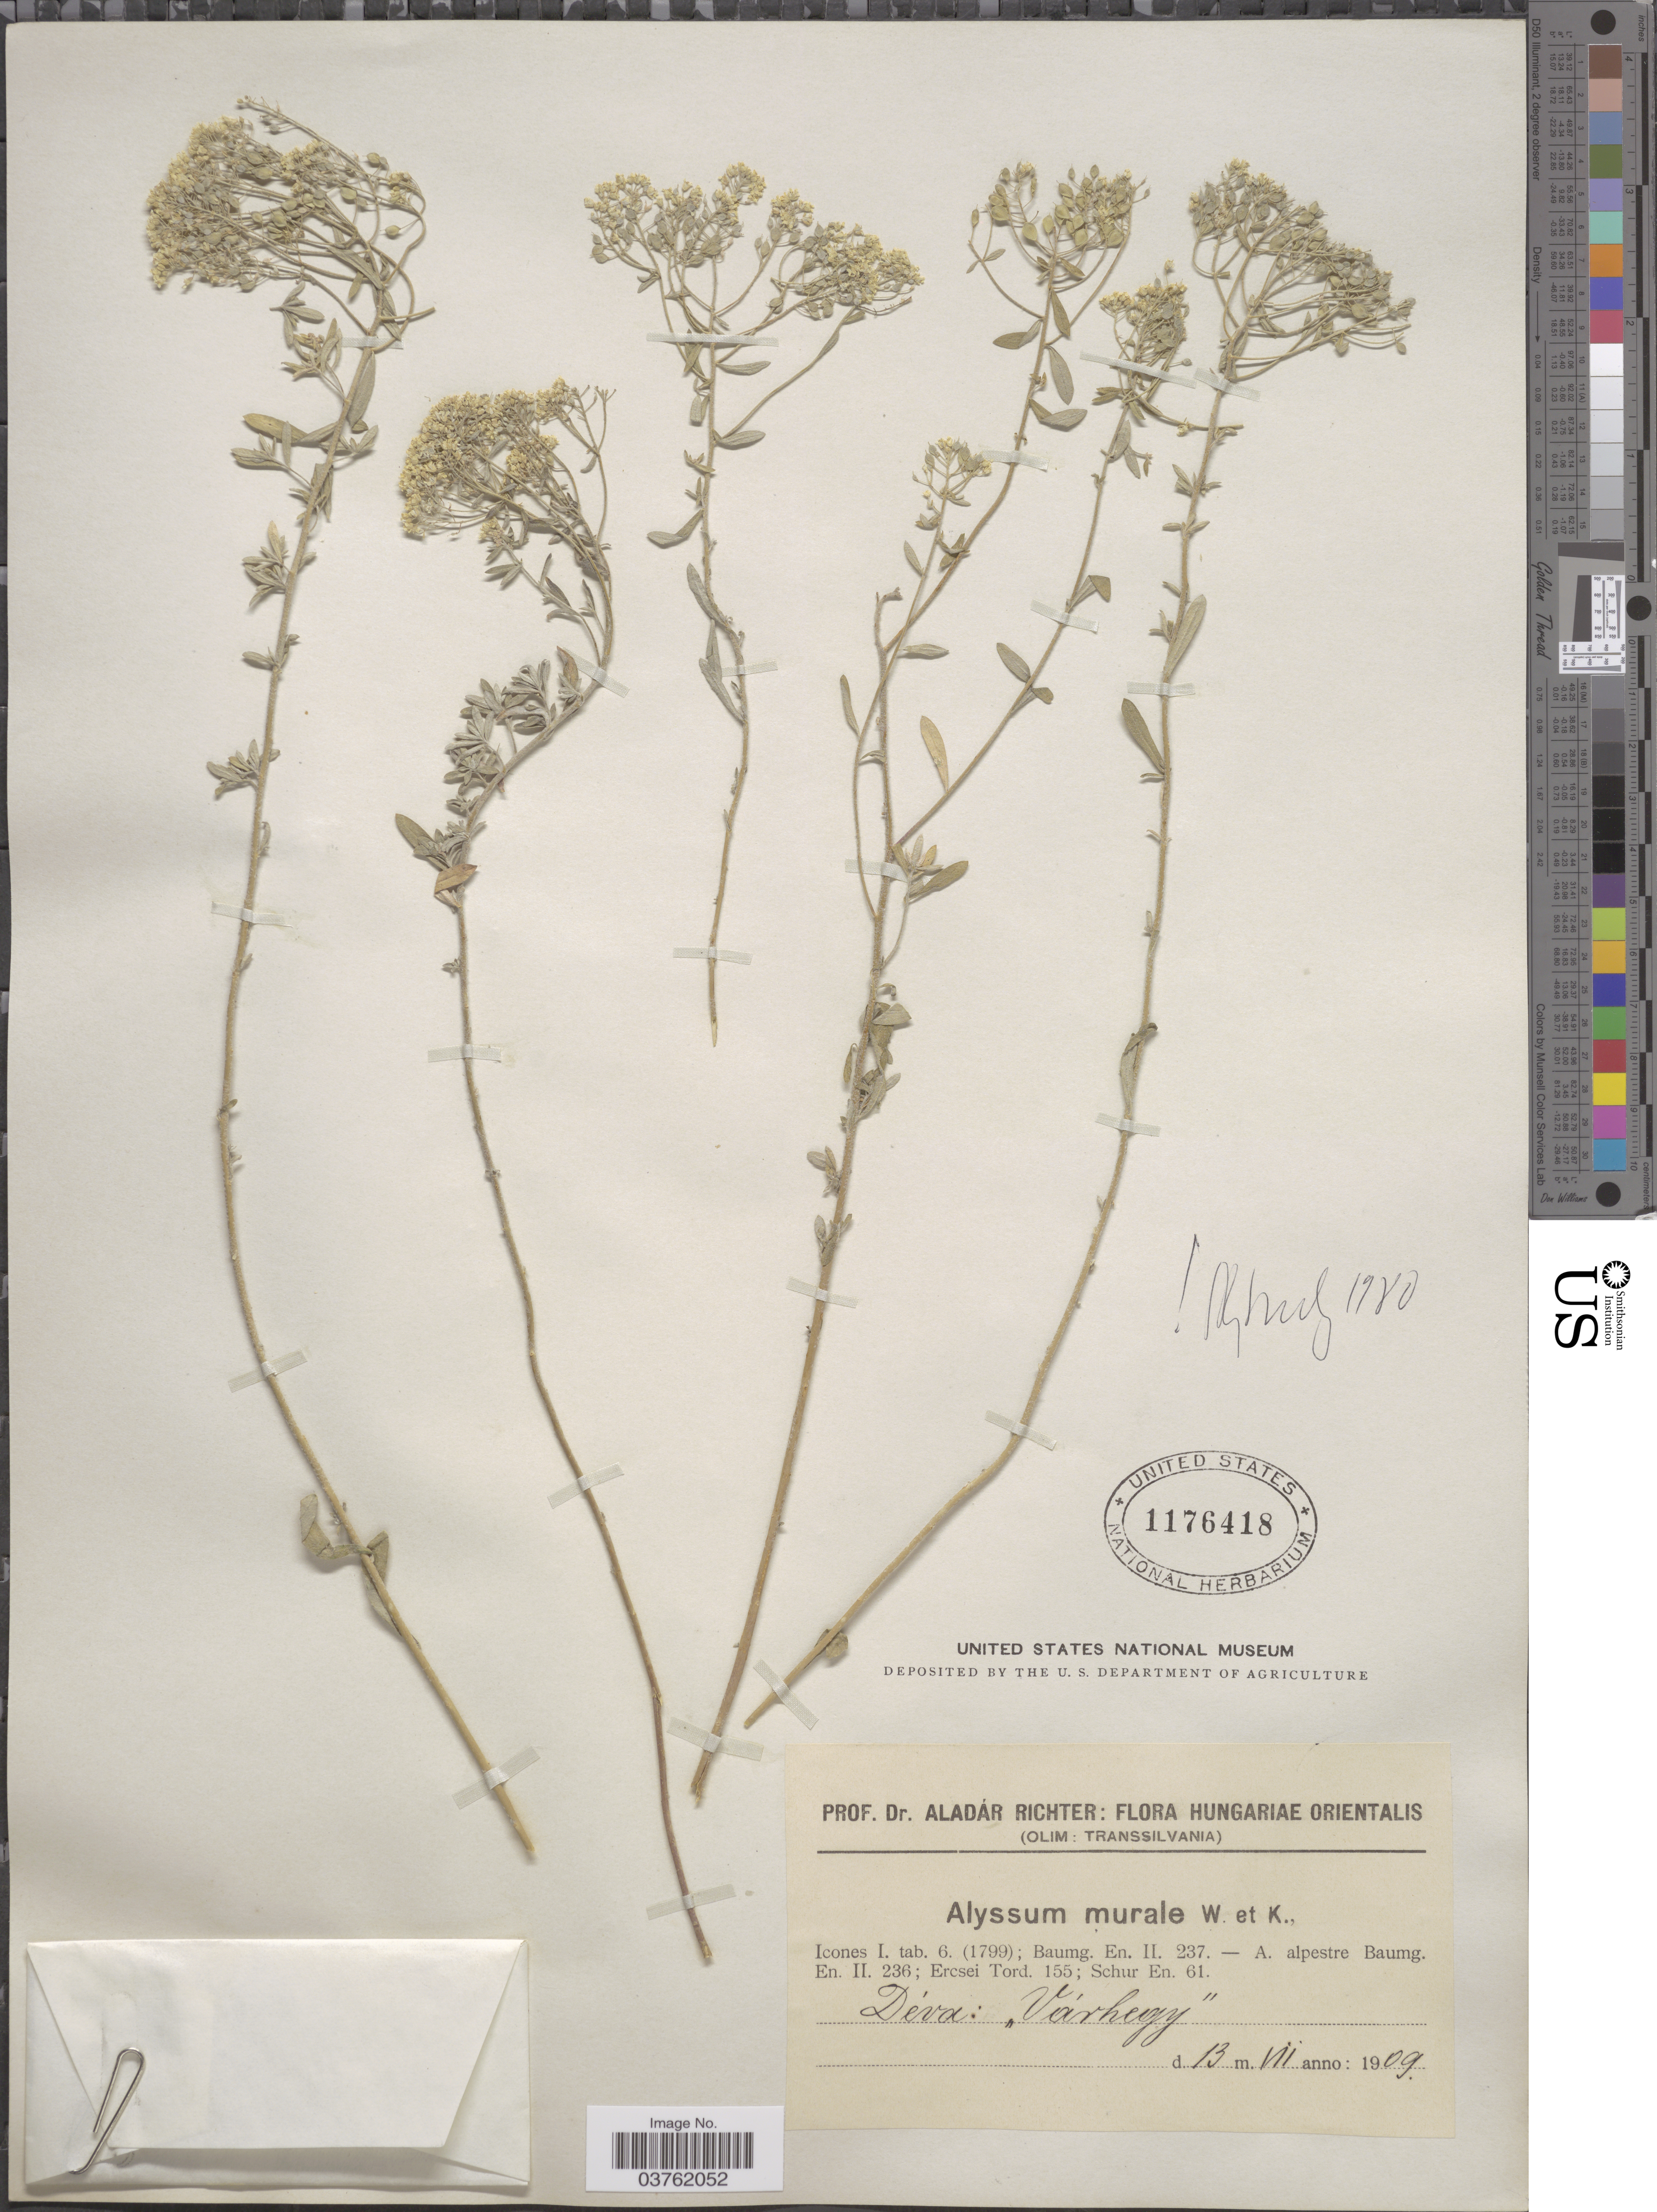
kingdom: Plantae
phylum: Tracheophyta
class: Magnoliopsida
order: Brassicales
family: Brassicaceae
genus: Alyssum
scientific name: Alyssum murale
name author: Waldst. & Kit.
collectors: V. A. Richter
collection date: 1909-07-13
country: Hungary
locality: Hungariae Orientalis. (Olim: Transsilvania). Déva: "Várhegy".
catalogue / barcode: US 1176418